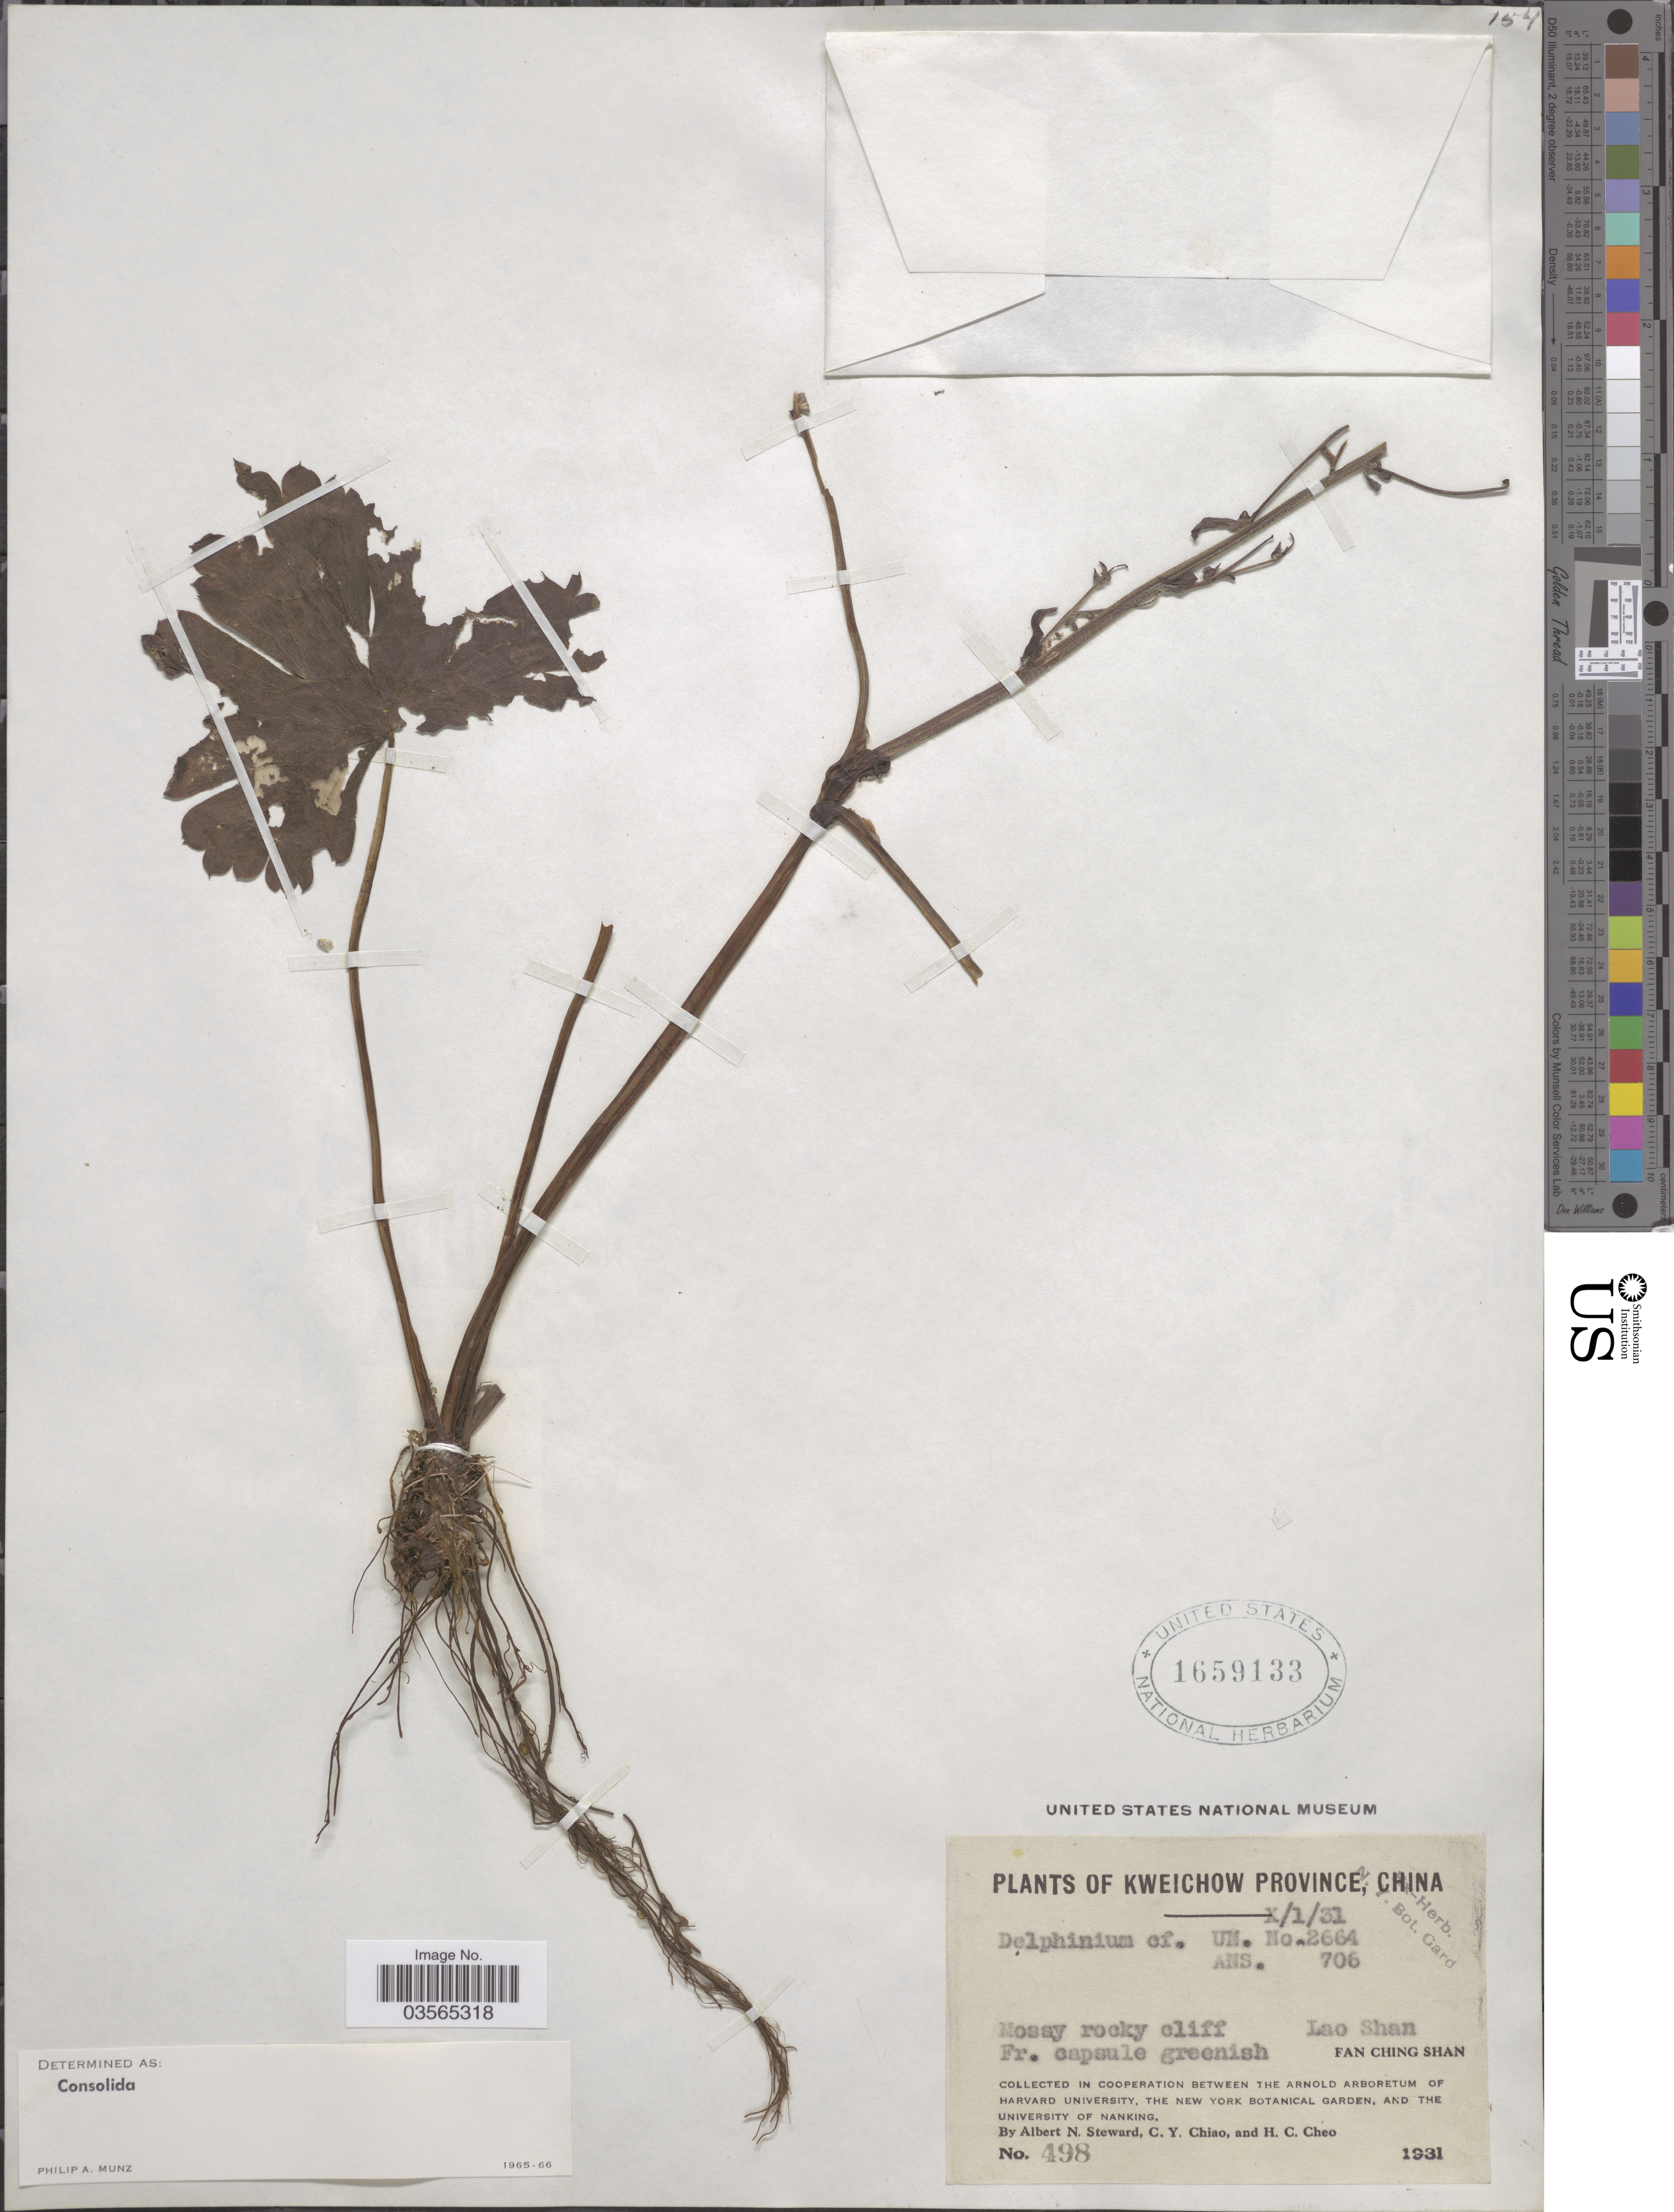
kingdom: Plantae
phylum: Tracheophyta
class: Magnoliopsida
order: Ranunculales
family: Ranunculaceae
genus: Delphinium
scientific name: Delphinium sp.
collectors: A. N. Steward, C. Y. Chiao & H. Cheo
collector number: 498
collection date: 1931-10-01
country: China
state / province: Guizhou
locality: Kweichow Province. Lao Shan. Fan Ching Shan.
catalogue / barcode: US 1659133